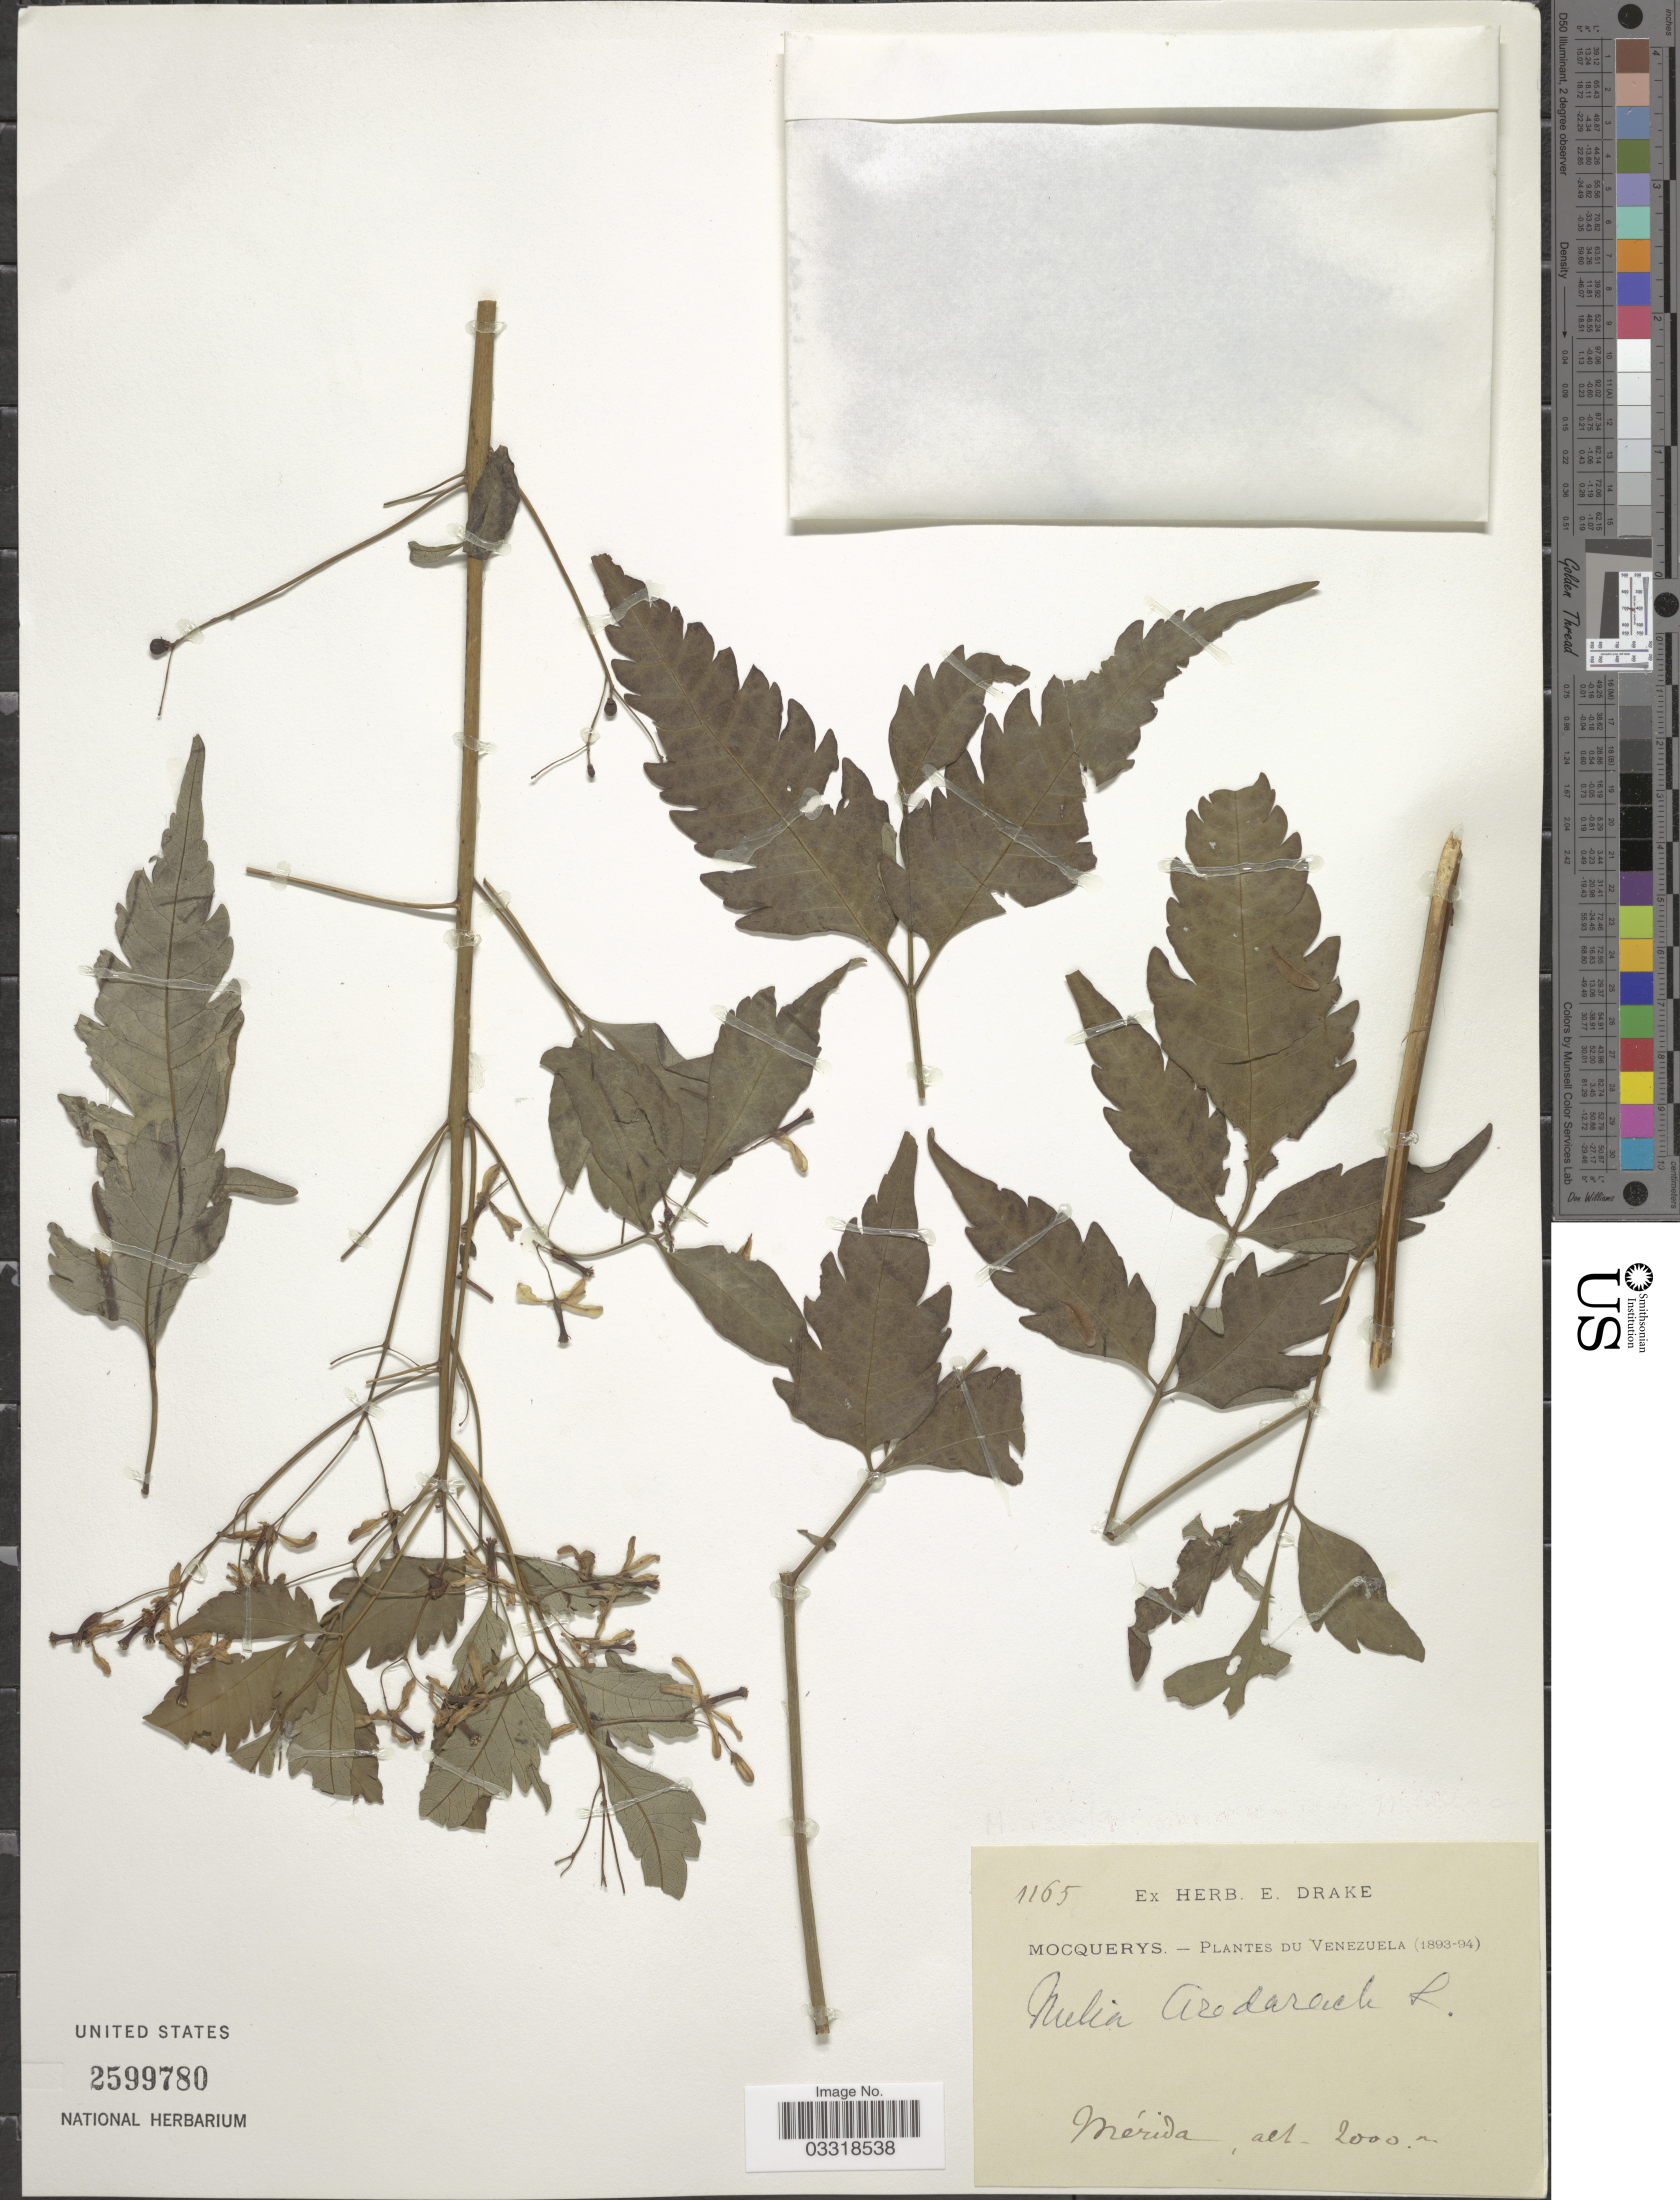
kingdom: Plantae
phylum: Tracheophyta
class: Magnoliopsida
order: Sapindales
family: Meliaceae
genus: Melia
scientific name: Melia azedarach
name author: L.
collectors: A. Mocquerys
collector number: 1165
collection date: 1893/1894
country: Venezuela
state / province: Mérida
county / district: Libertador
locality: Mérida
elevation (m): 2000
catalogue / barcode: US 2599780